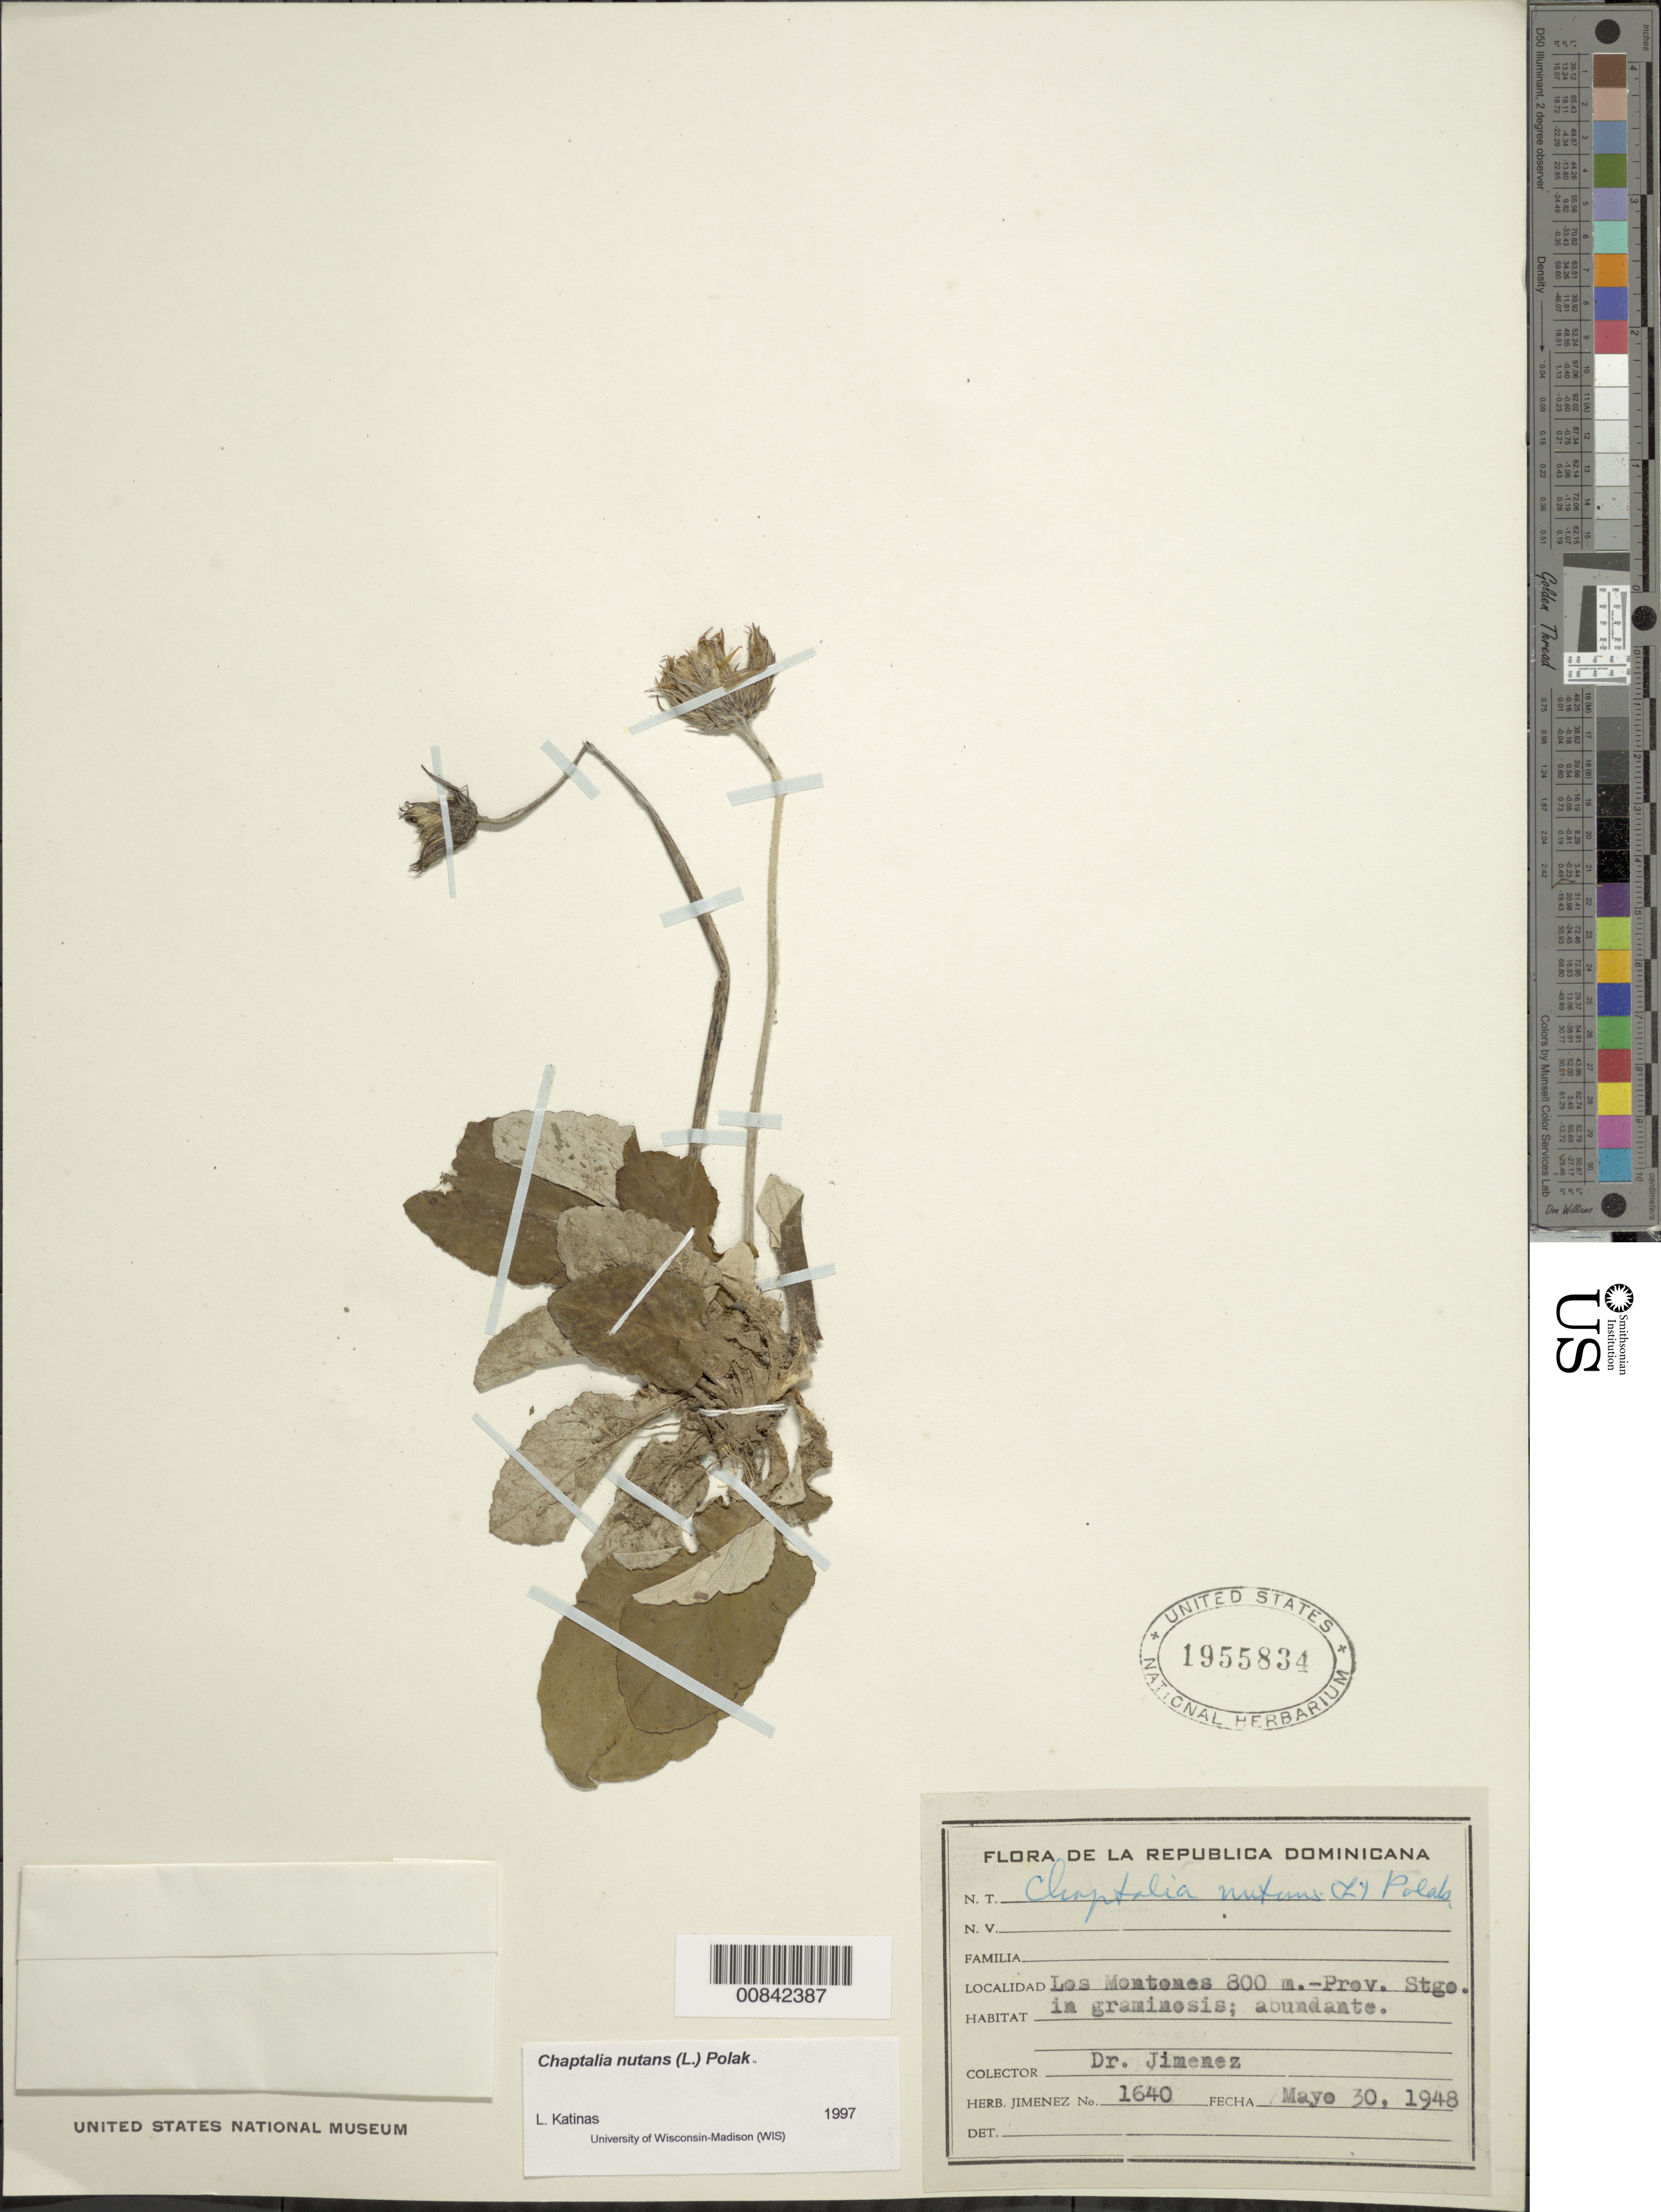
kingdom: Plantae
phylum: Tracheophyta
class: Magnoliopsida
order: Asterales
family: Asteraceae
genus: Chaptalia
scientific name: Chaptalia nutans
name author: (L.) Pol.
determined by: Katinas, L.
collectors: J. J. Jiménez Almonte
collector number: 1640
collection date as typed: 30 May 1948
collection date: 1948-05-30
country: Dominican Republic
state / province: Santiago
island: Hispaniola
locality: Los Montones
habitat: In graminosis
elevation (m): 800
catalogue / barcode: US 1955834